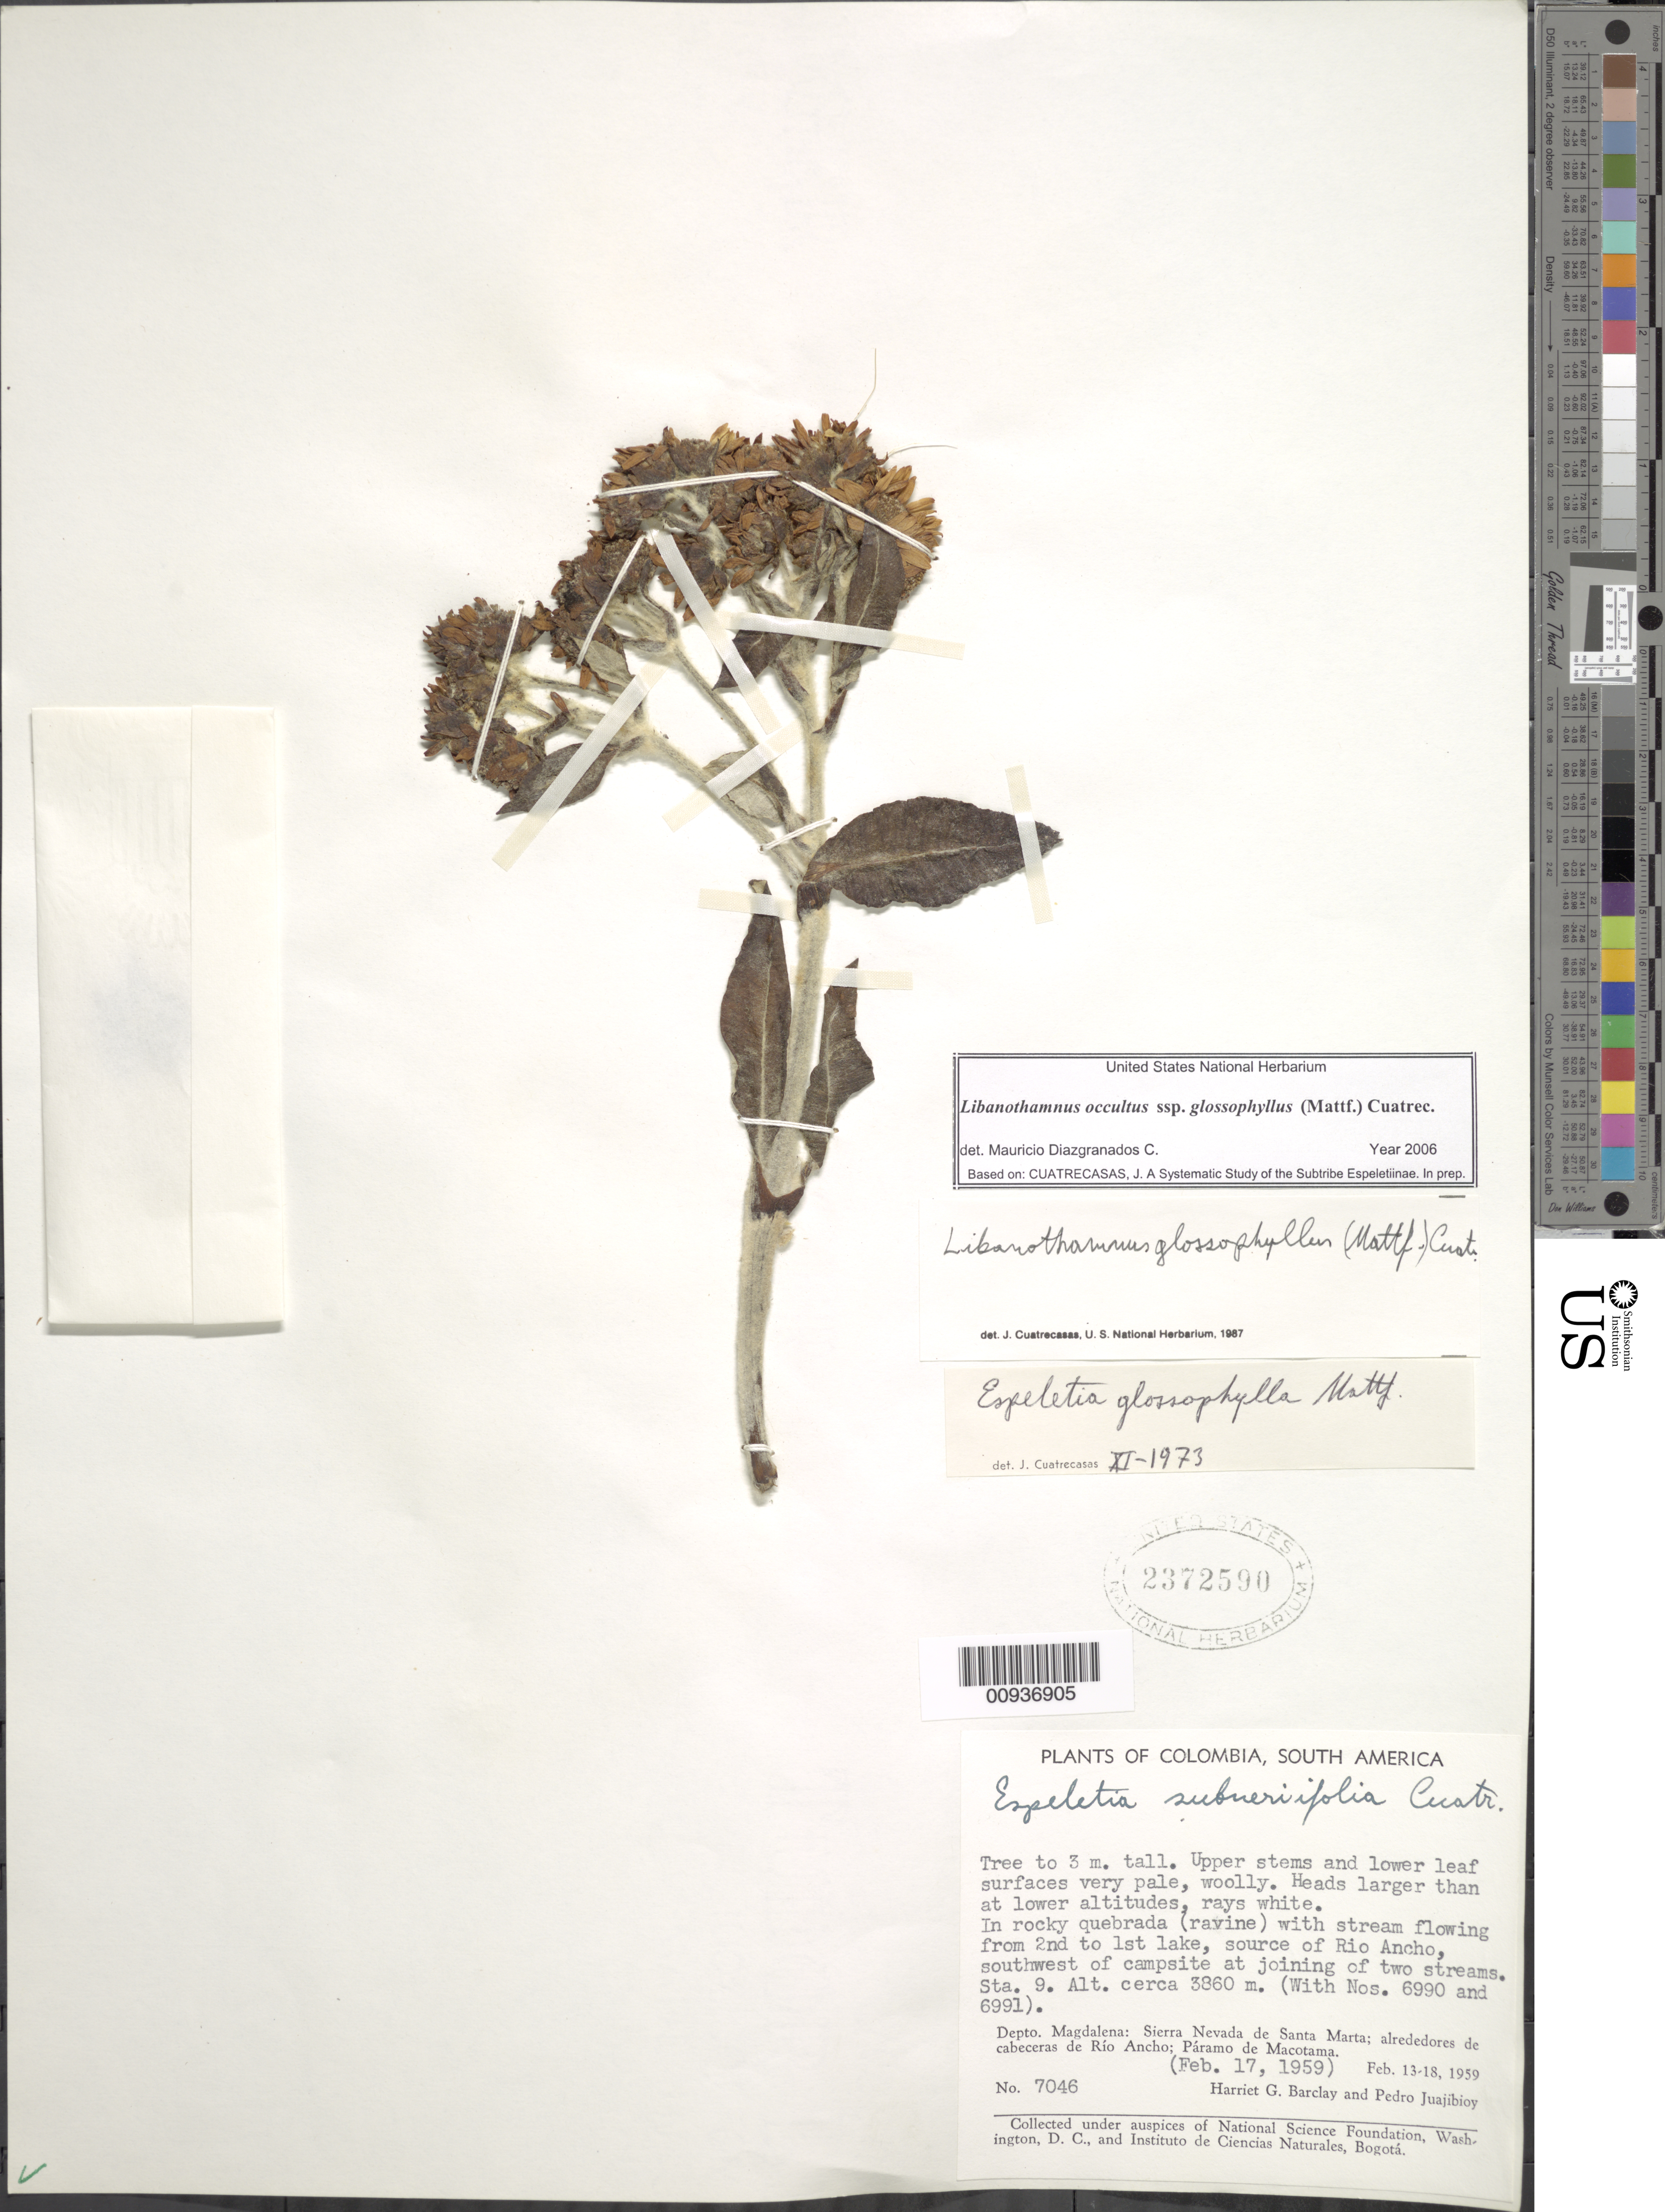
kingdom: Plantae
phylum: Tracheophyta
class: Magnoliopsida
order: Asterales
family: Asteraceae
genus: Libanothamnus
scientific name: Libanothamnus occultus subsp. glossophyllus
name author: (Mattf.) Cuatrec.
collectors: H. G. Barclay & P. Juajibioy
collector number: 7046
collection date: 1959-02-17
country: Colombia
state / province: Magdalena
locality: South America, Sta. 9, Sierra Nevada de Santa Marta, alrededores de cabeceras de Rio Ancho, Paramo de Macotama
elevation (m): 3860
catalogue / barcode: US 2372590